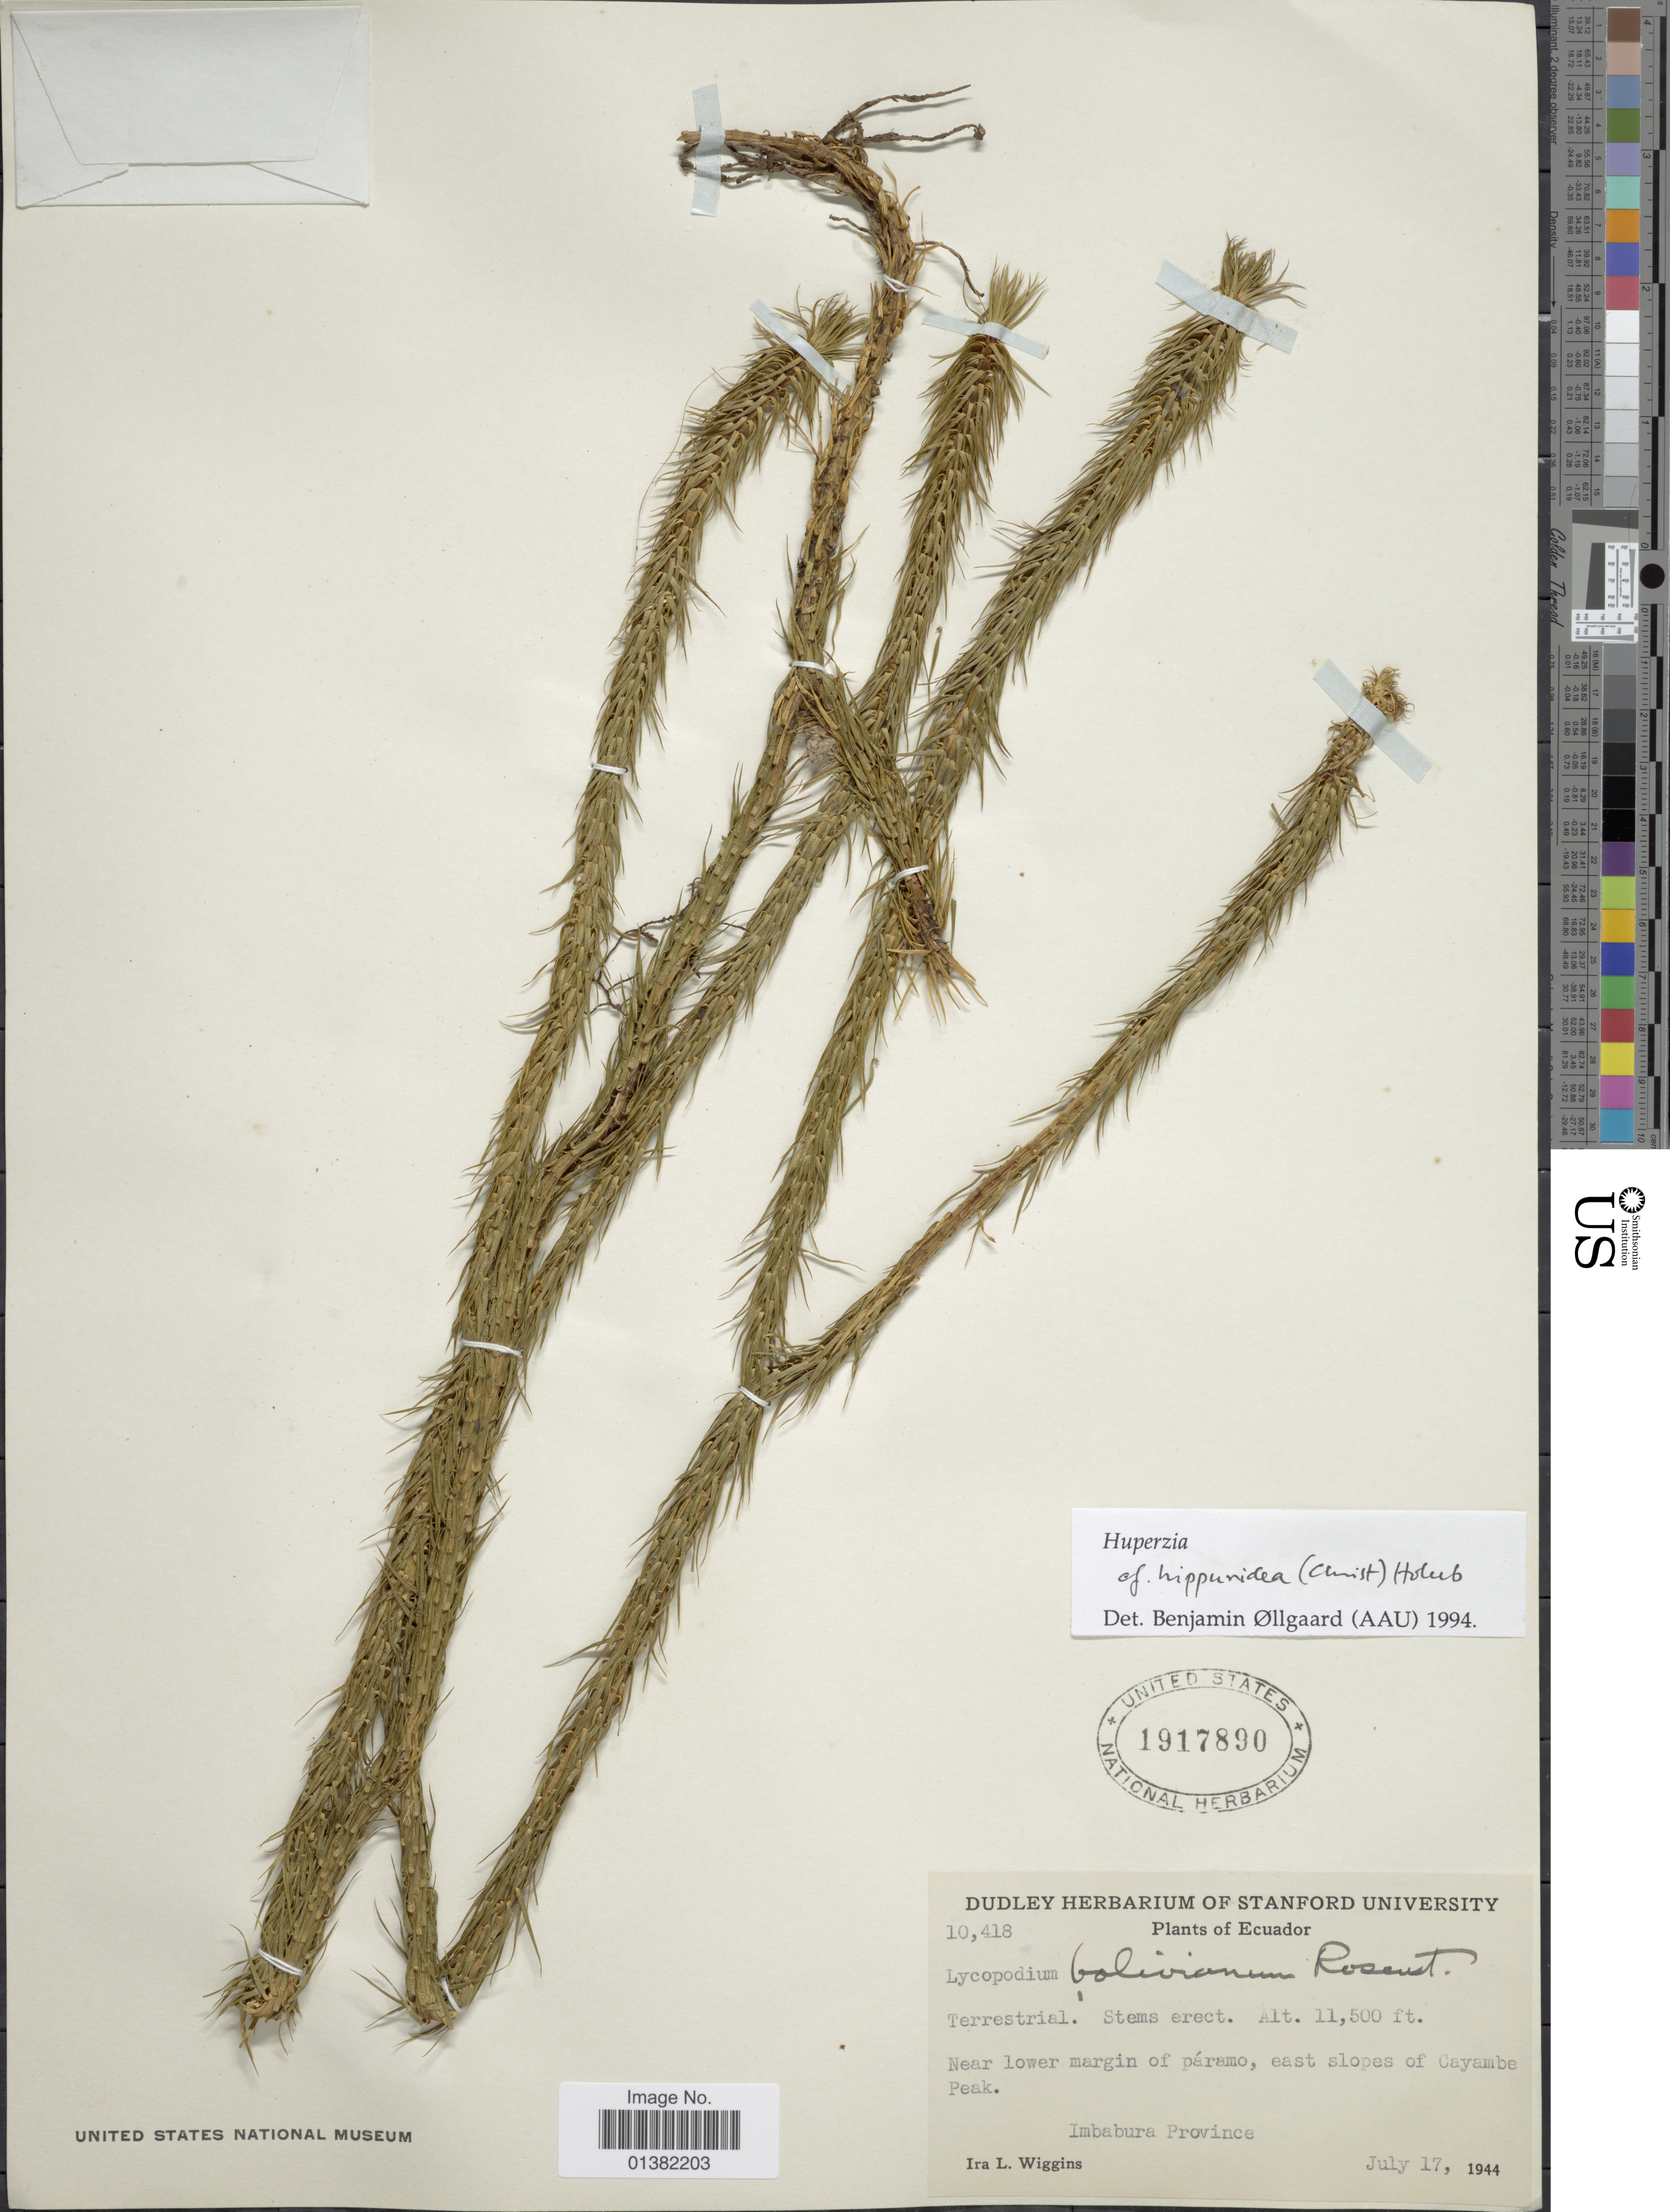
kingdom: Plantae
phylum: Tracheophyta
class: Lycopodiopsida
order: Lycopodiales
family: Lycopodiaceae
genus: Phlegmariurus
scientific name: Phlegmariurus hippurideus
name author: (Christ) B. Øllg.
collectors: I. L. Wiggins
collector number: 10418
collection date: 1944-07-17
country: Ecuador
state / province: Imbabura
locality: Near lower margin of páramo, east slopes of Cayambe Peak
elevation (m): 3505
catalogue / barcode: US 1917890